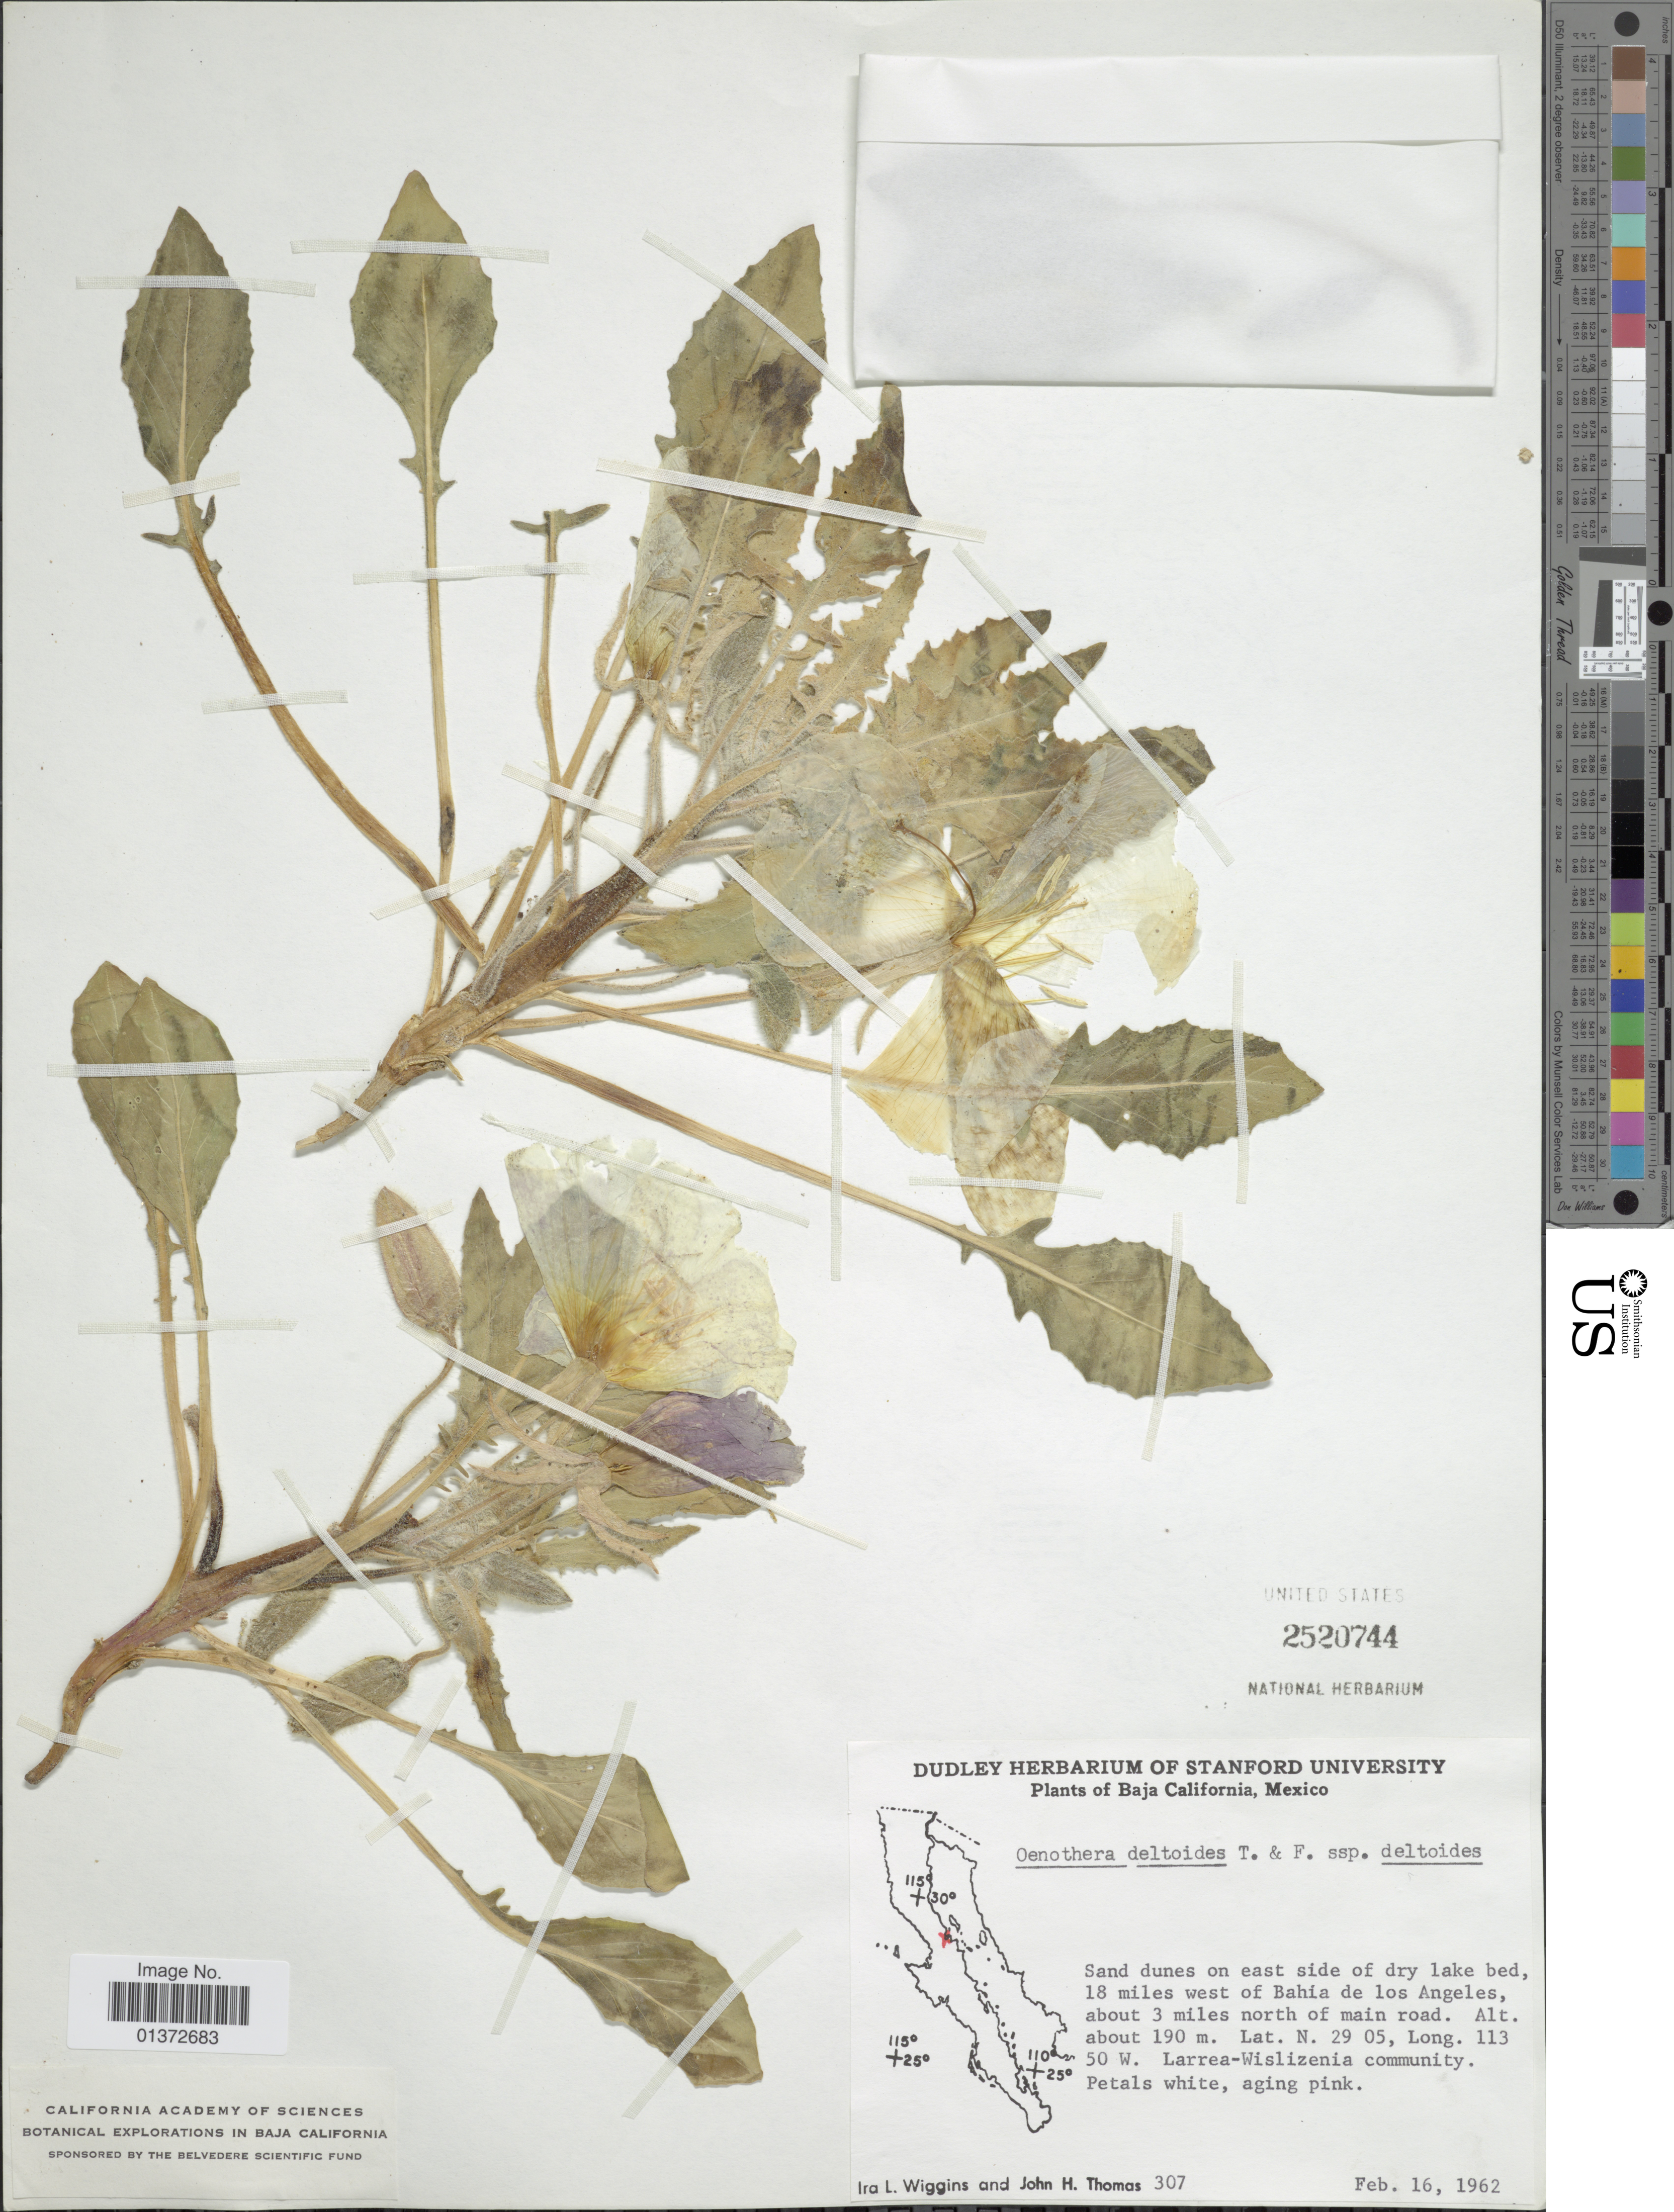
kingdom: Plantae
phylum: Tracheophyta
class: Magnoliopsida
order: Myrtales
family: Onagraceae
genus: Oenothera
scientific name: Oenothera deltoides subsp. deltoides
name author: Torr. & Frém.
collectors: I. L. Wiggins & J. H. Thomas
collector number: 307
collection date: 1962-02-16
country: Mexico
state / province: Baja California Norte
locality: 18 miles west of Bahia de los Angeles, about 3 miles north of main road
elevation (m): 190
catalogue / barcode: US 2520744